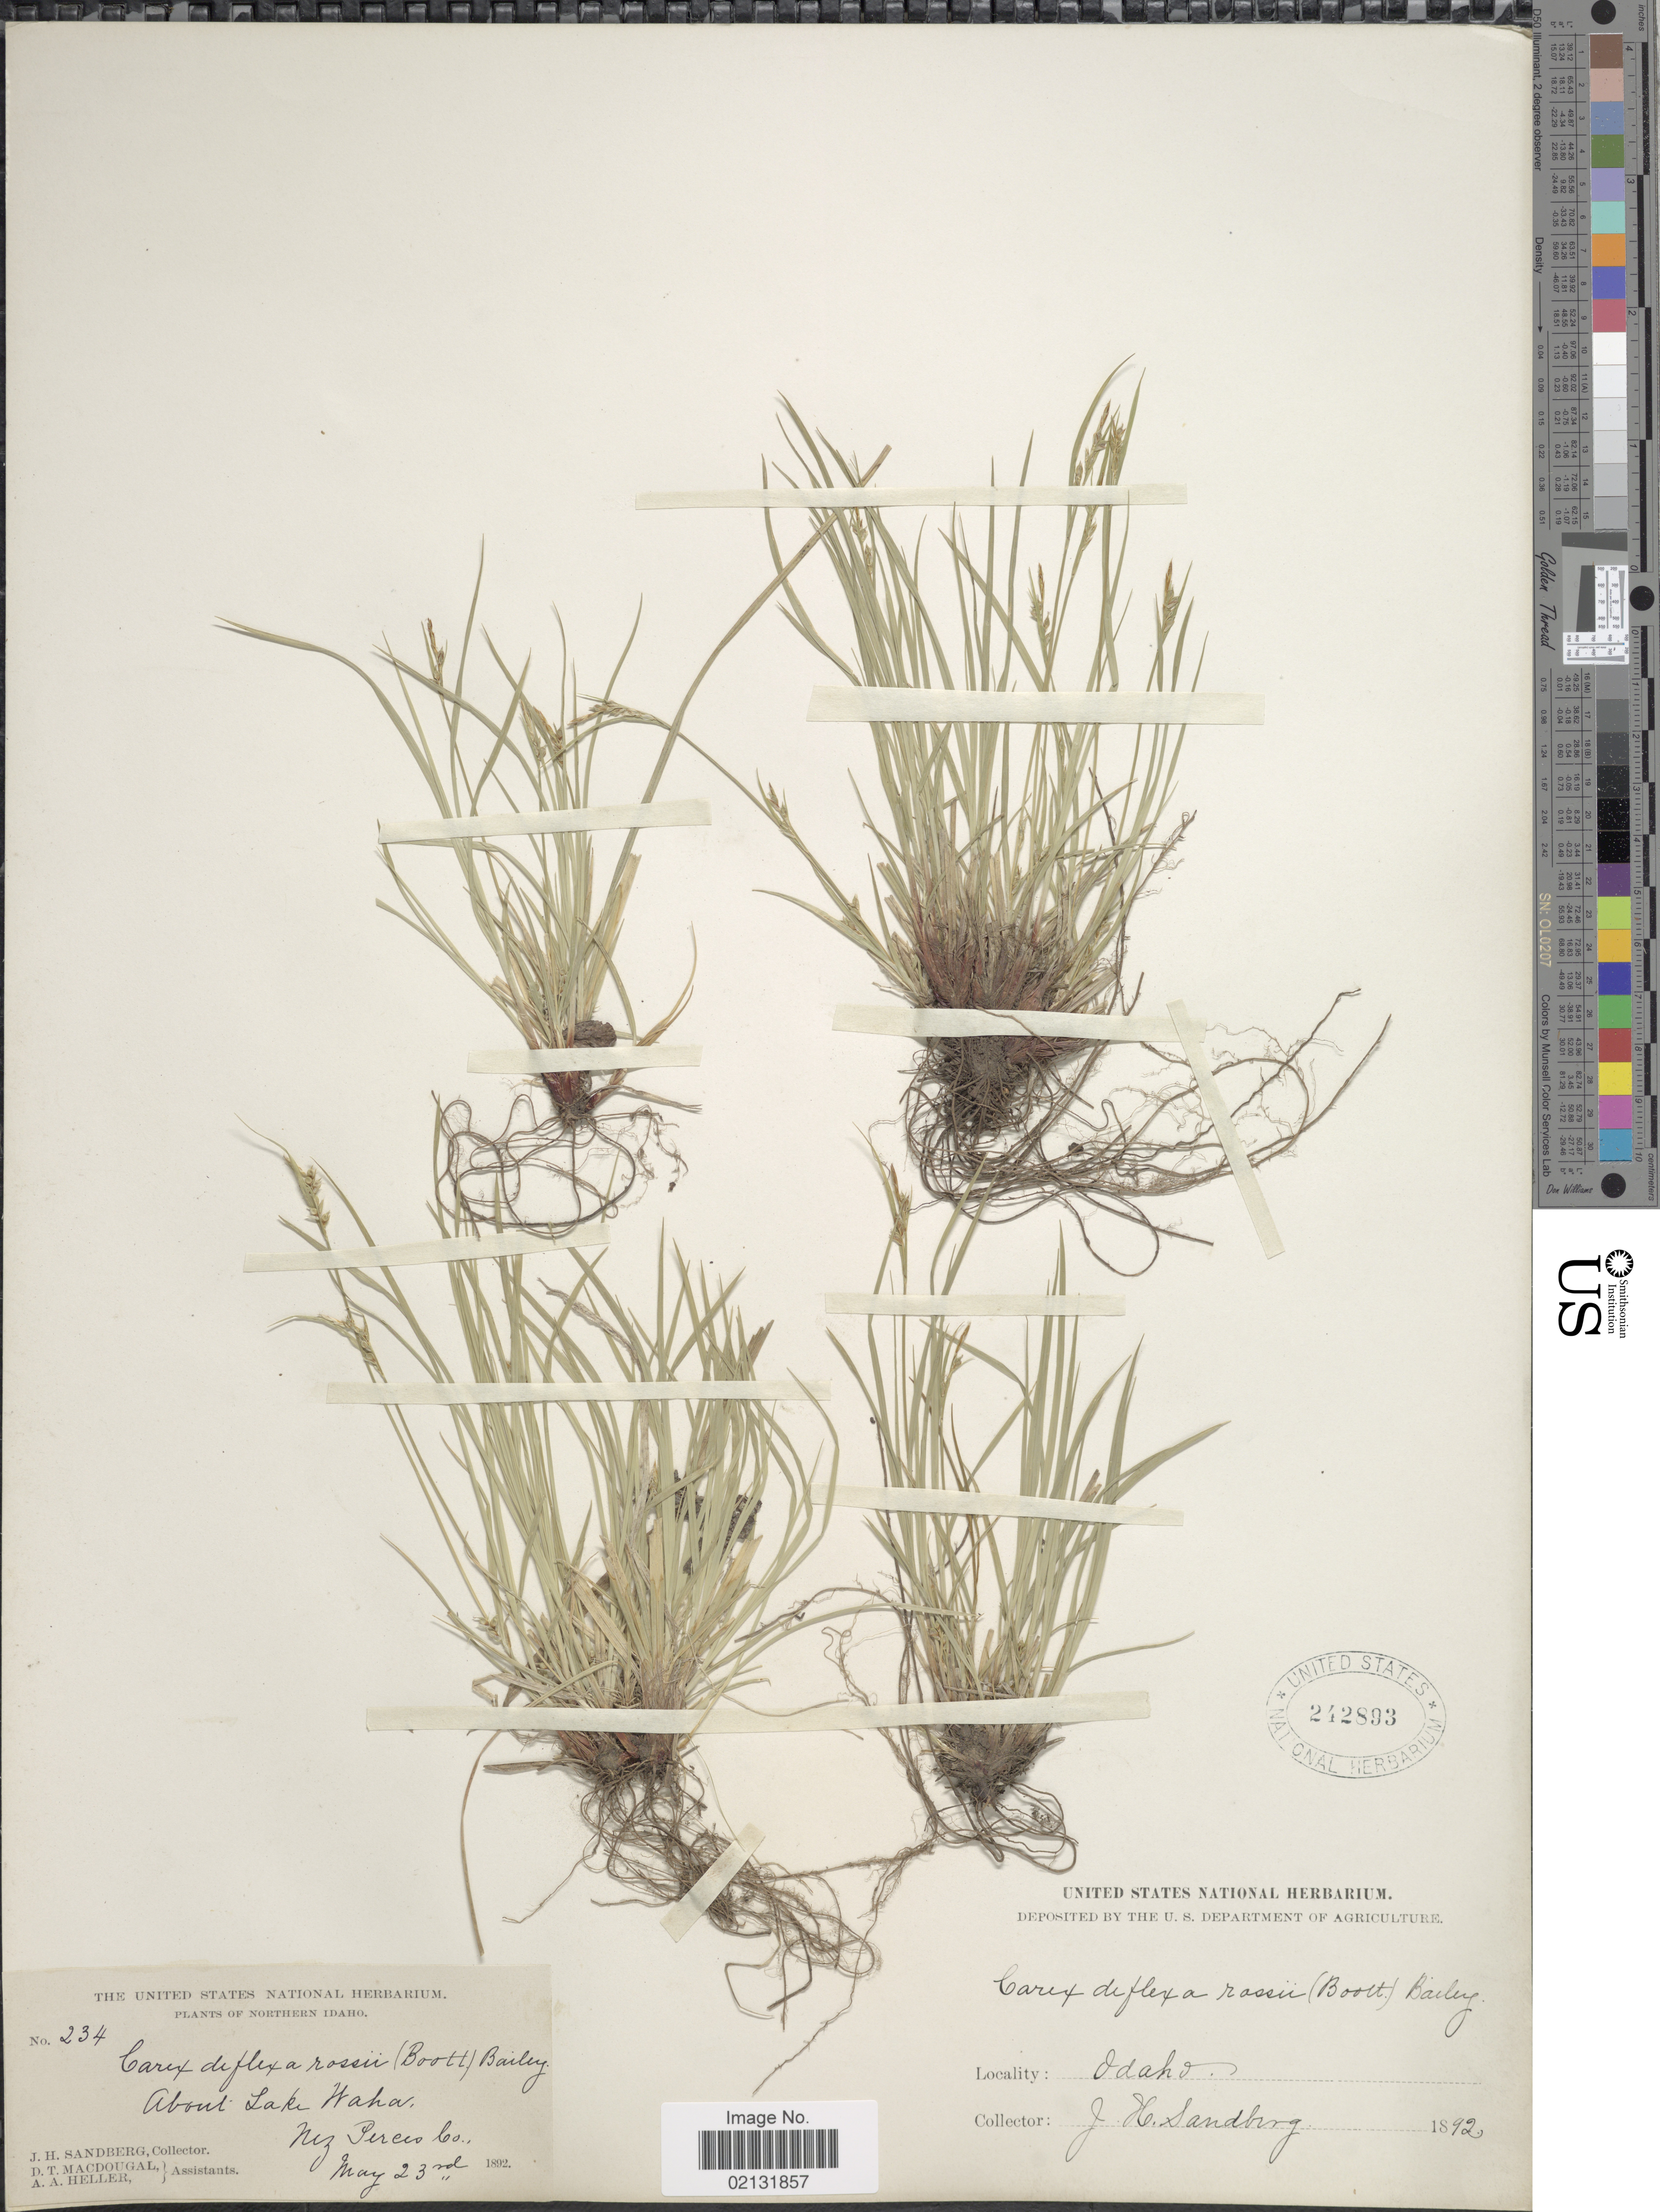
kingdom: Plantae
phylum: Tracheophyta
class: Liliopsida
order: Poales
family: Cyperaceae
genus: Carex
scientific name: Carex rossii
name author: Boott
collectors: J. H. Sandberg, D. T. MacDougal & A. A. Heller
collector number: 234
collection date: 1892-05-23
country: United States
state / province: Idaho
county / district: Nez Perce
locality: About Lake Waha, Nez Perces Co. Northern Idaho.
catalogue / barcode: US 242893